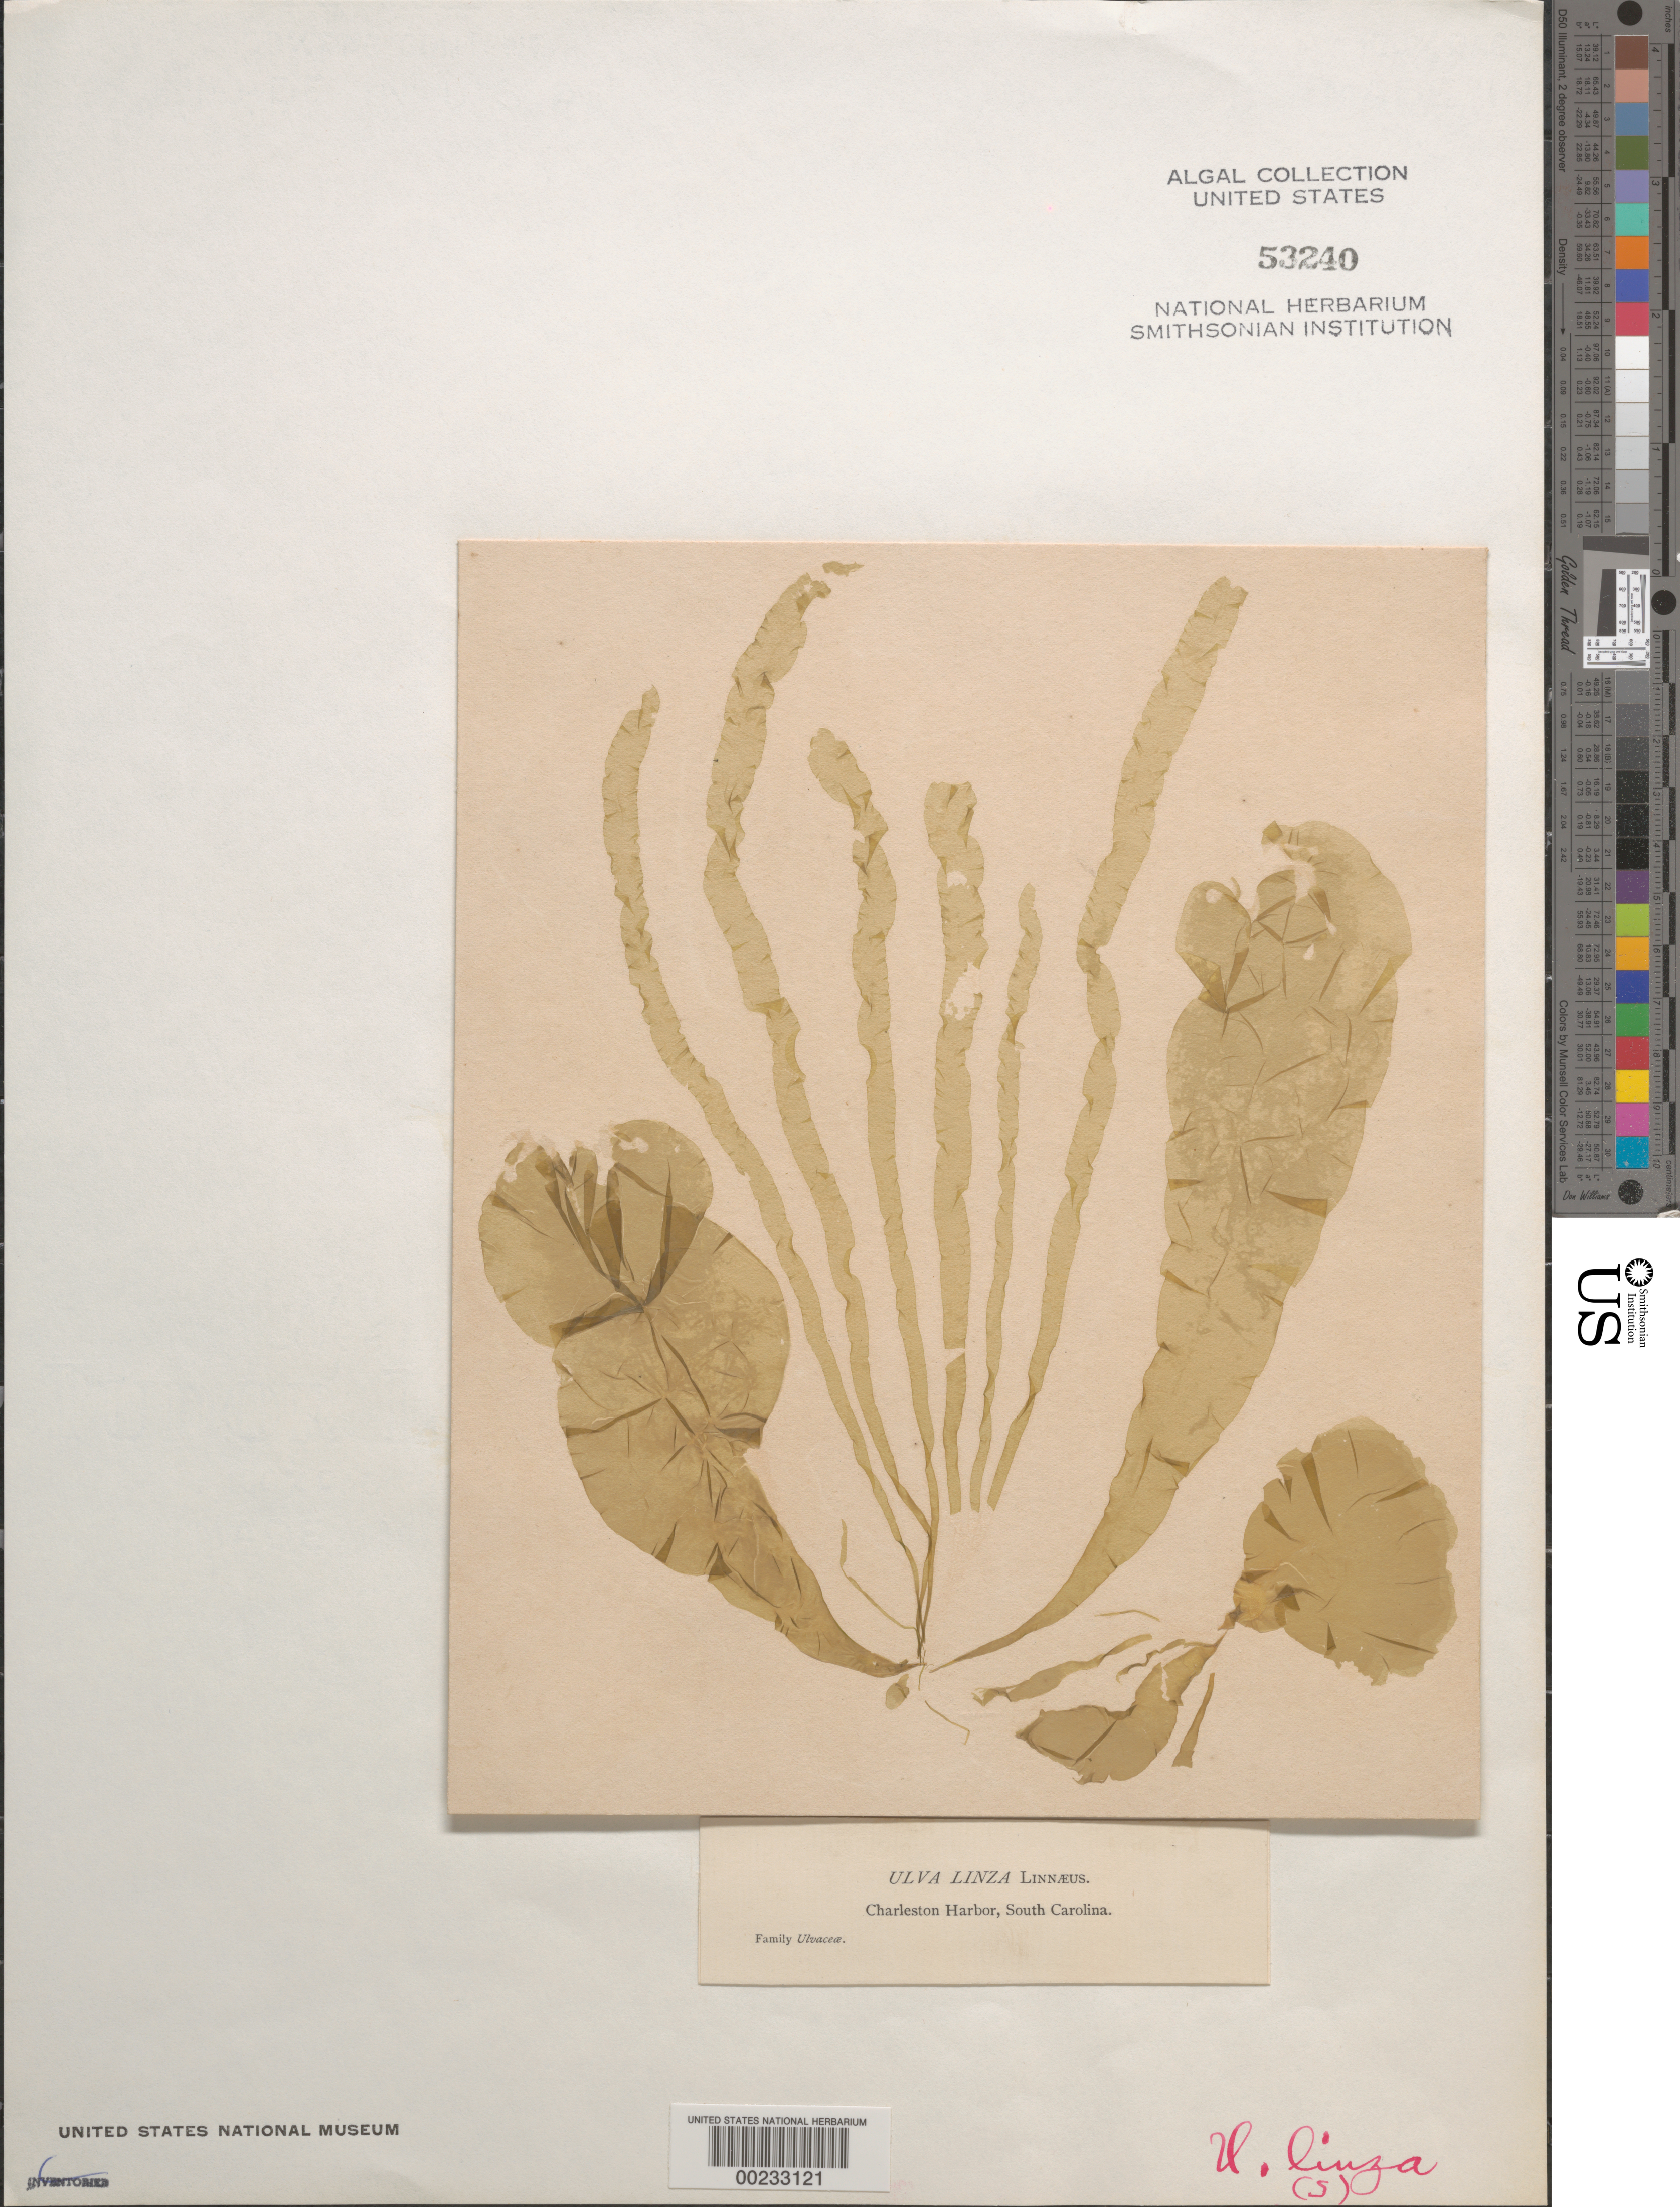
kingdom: Plantae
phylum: Chlorophyta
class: Ulvophyceae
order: Ulvales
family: Ulvaceae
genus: Ulva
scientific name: Ulva clathrata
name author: (Roth) C. Agardh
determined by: Algae name updating Project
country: United States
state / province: South Carolina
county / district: Charleston County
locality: Charleston harbor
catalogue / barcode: US 53240